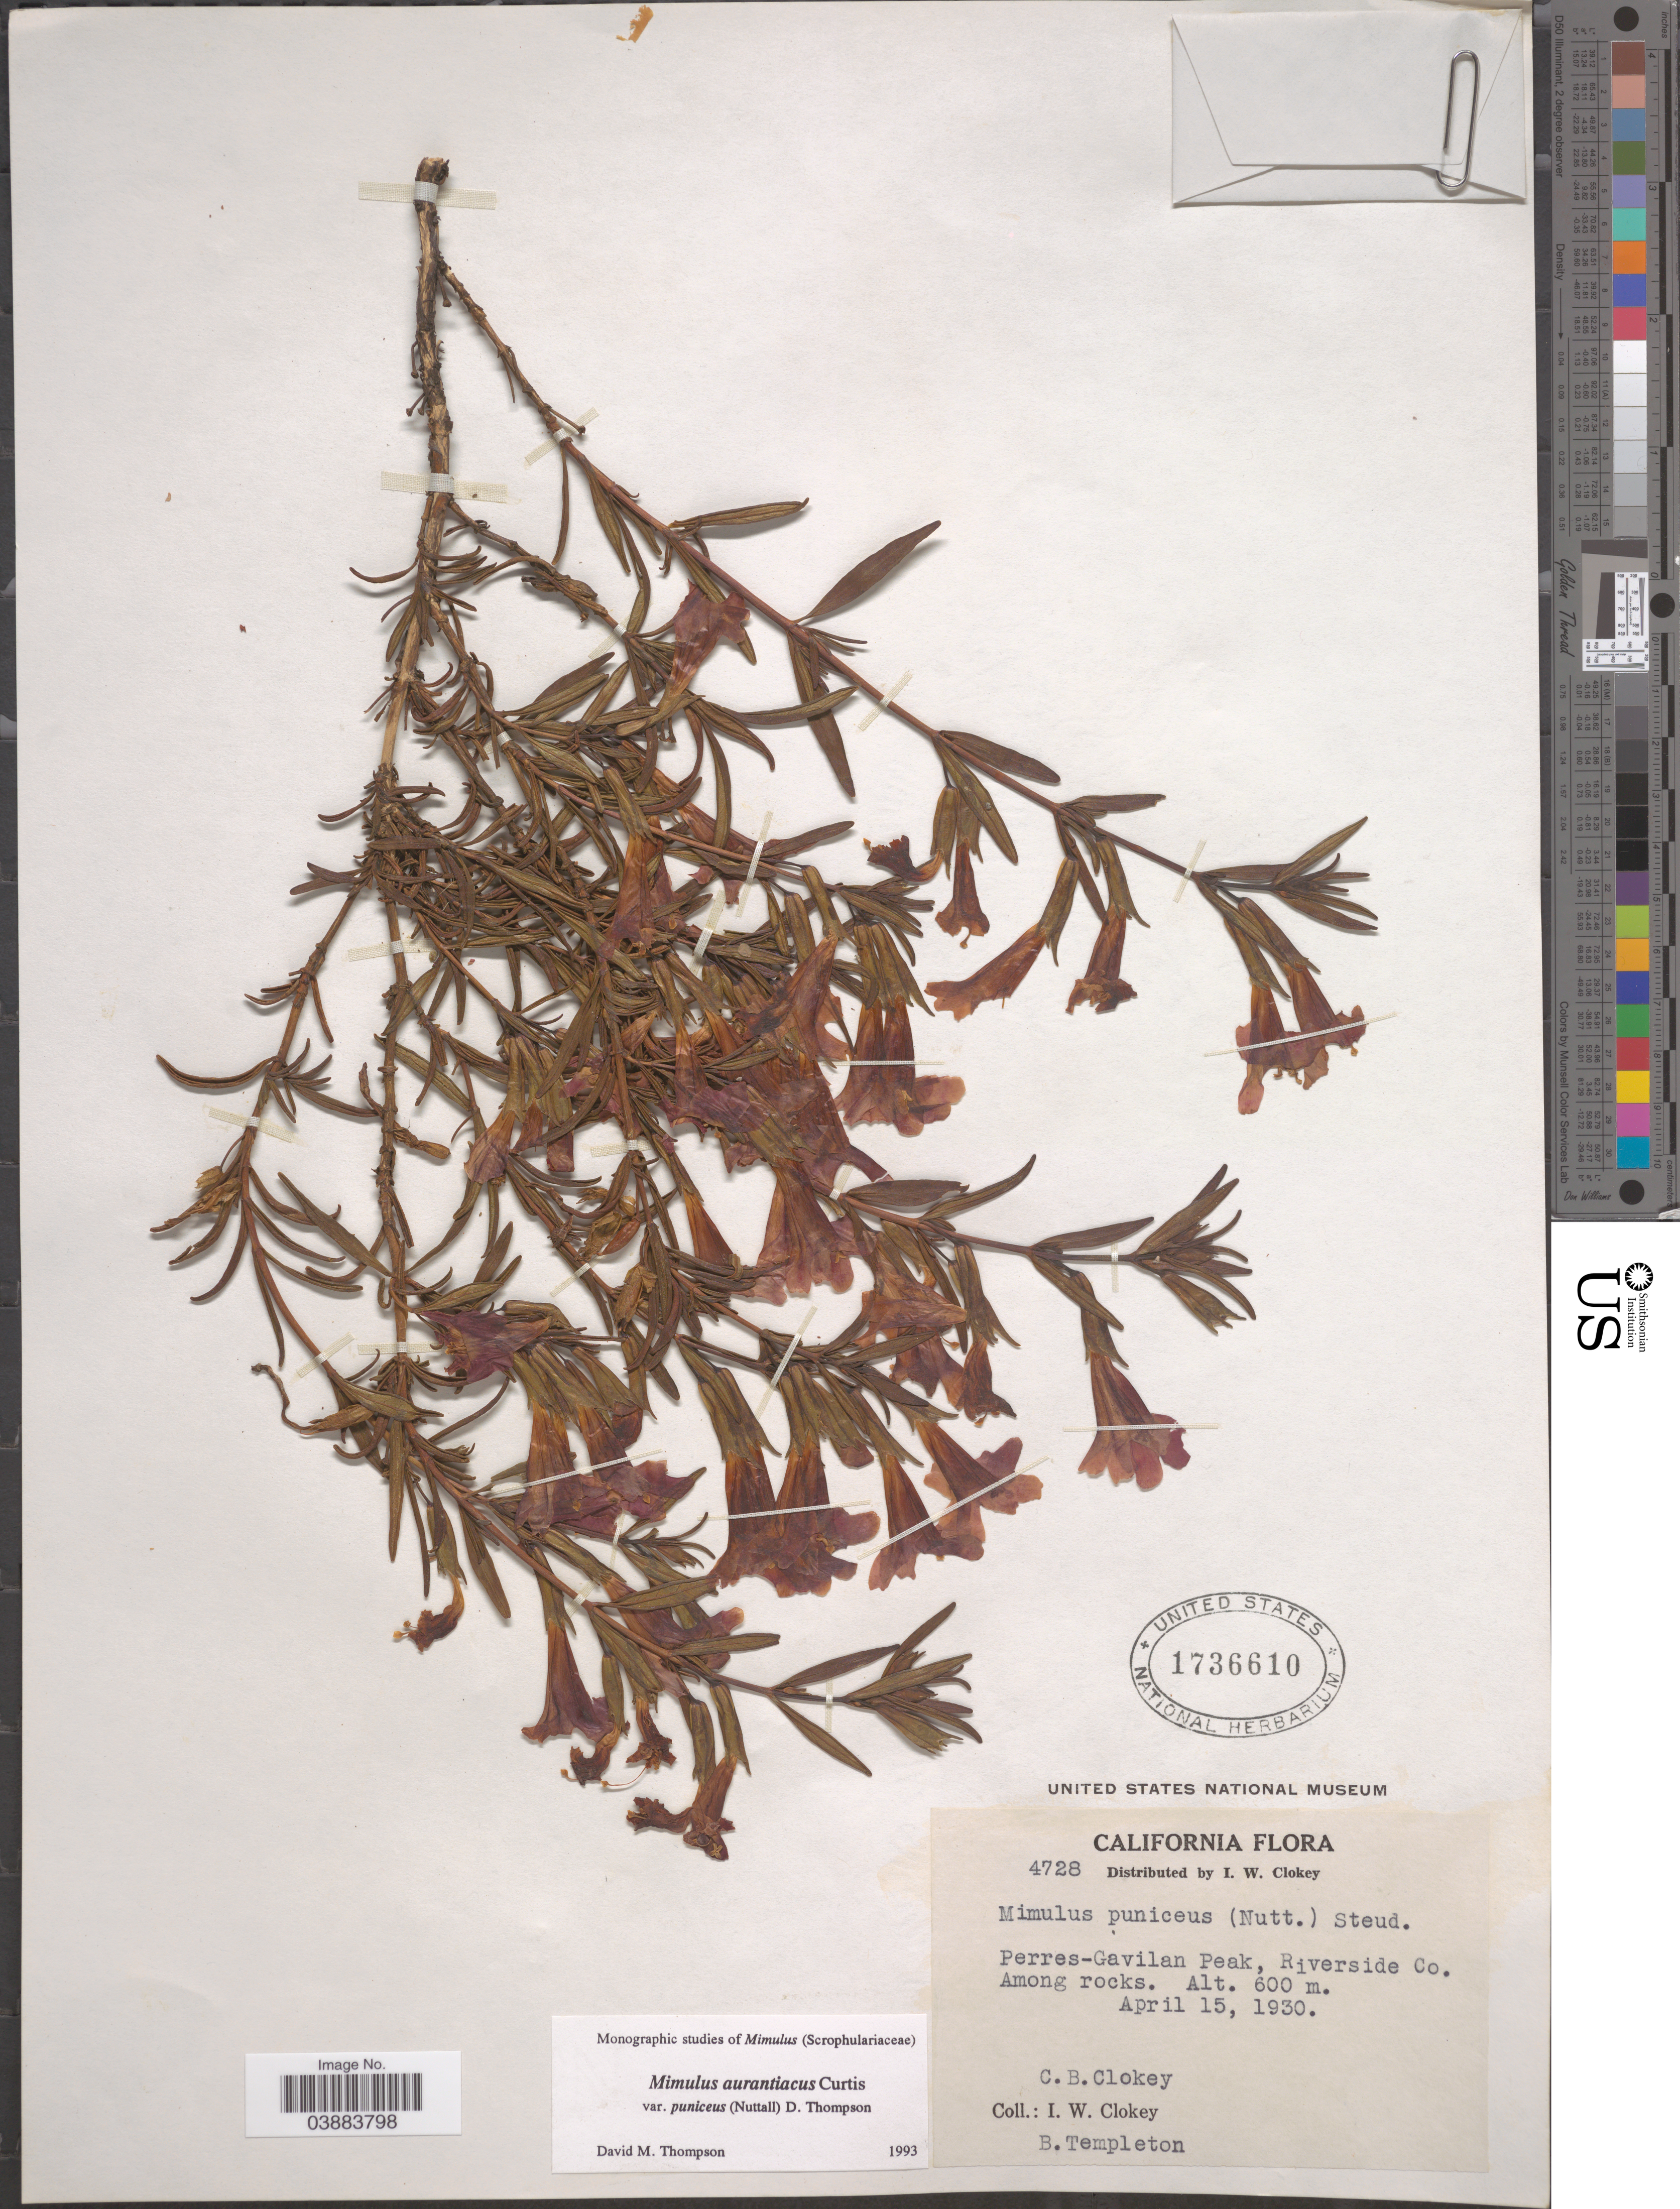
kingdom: Plantae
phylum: Tracheophyta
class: Magnoliopsida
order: Lamiales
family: Phrymaceae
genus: Diplacus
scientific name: Diplacus aurantiacus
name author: (Curtis) Jeps.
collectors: C. Clokey, I. W. Clokey & B. Templeton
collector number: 4728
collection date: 1930-04-15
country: United States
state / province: California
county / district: Riverside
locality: Perres-Gavilan Peak, Riverside Co.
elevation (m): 600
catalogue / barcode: US 1736610